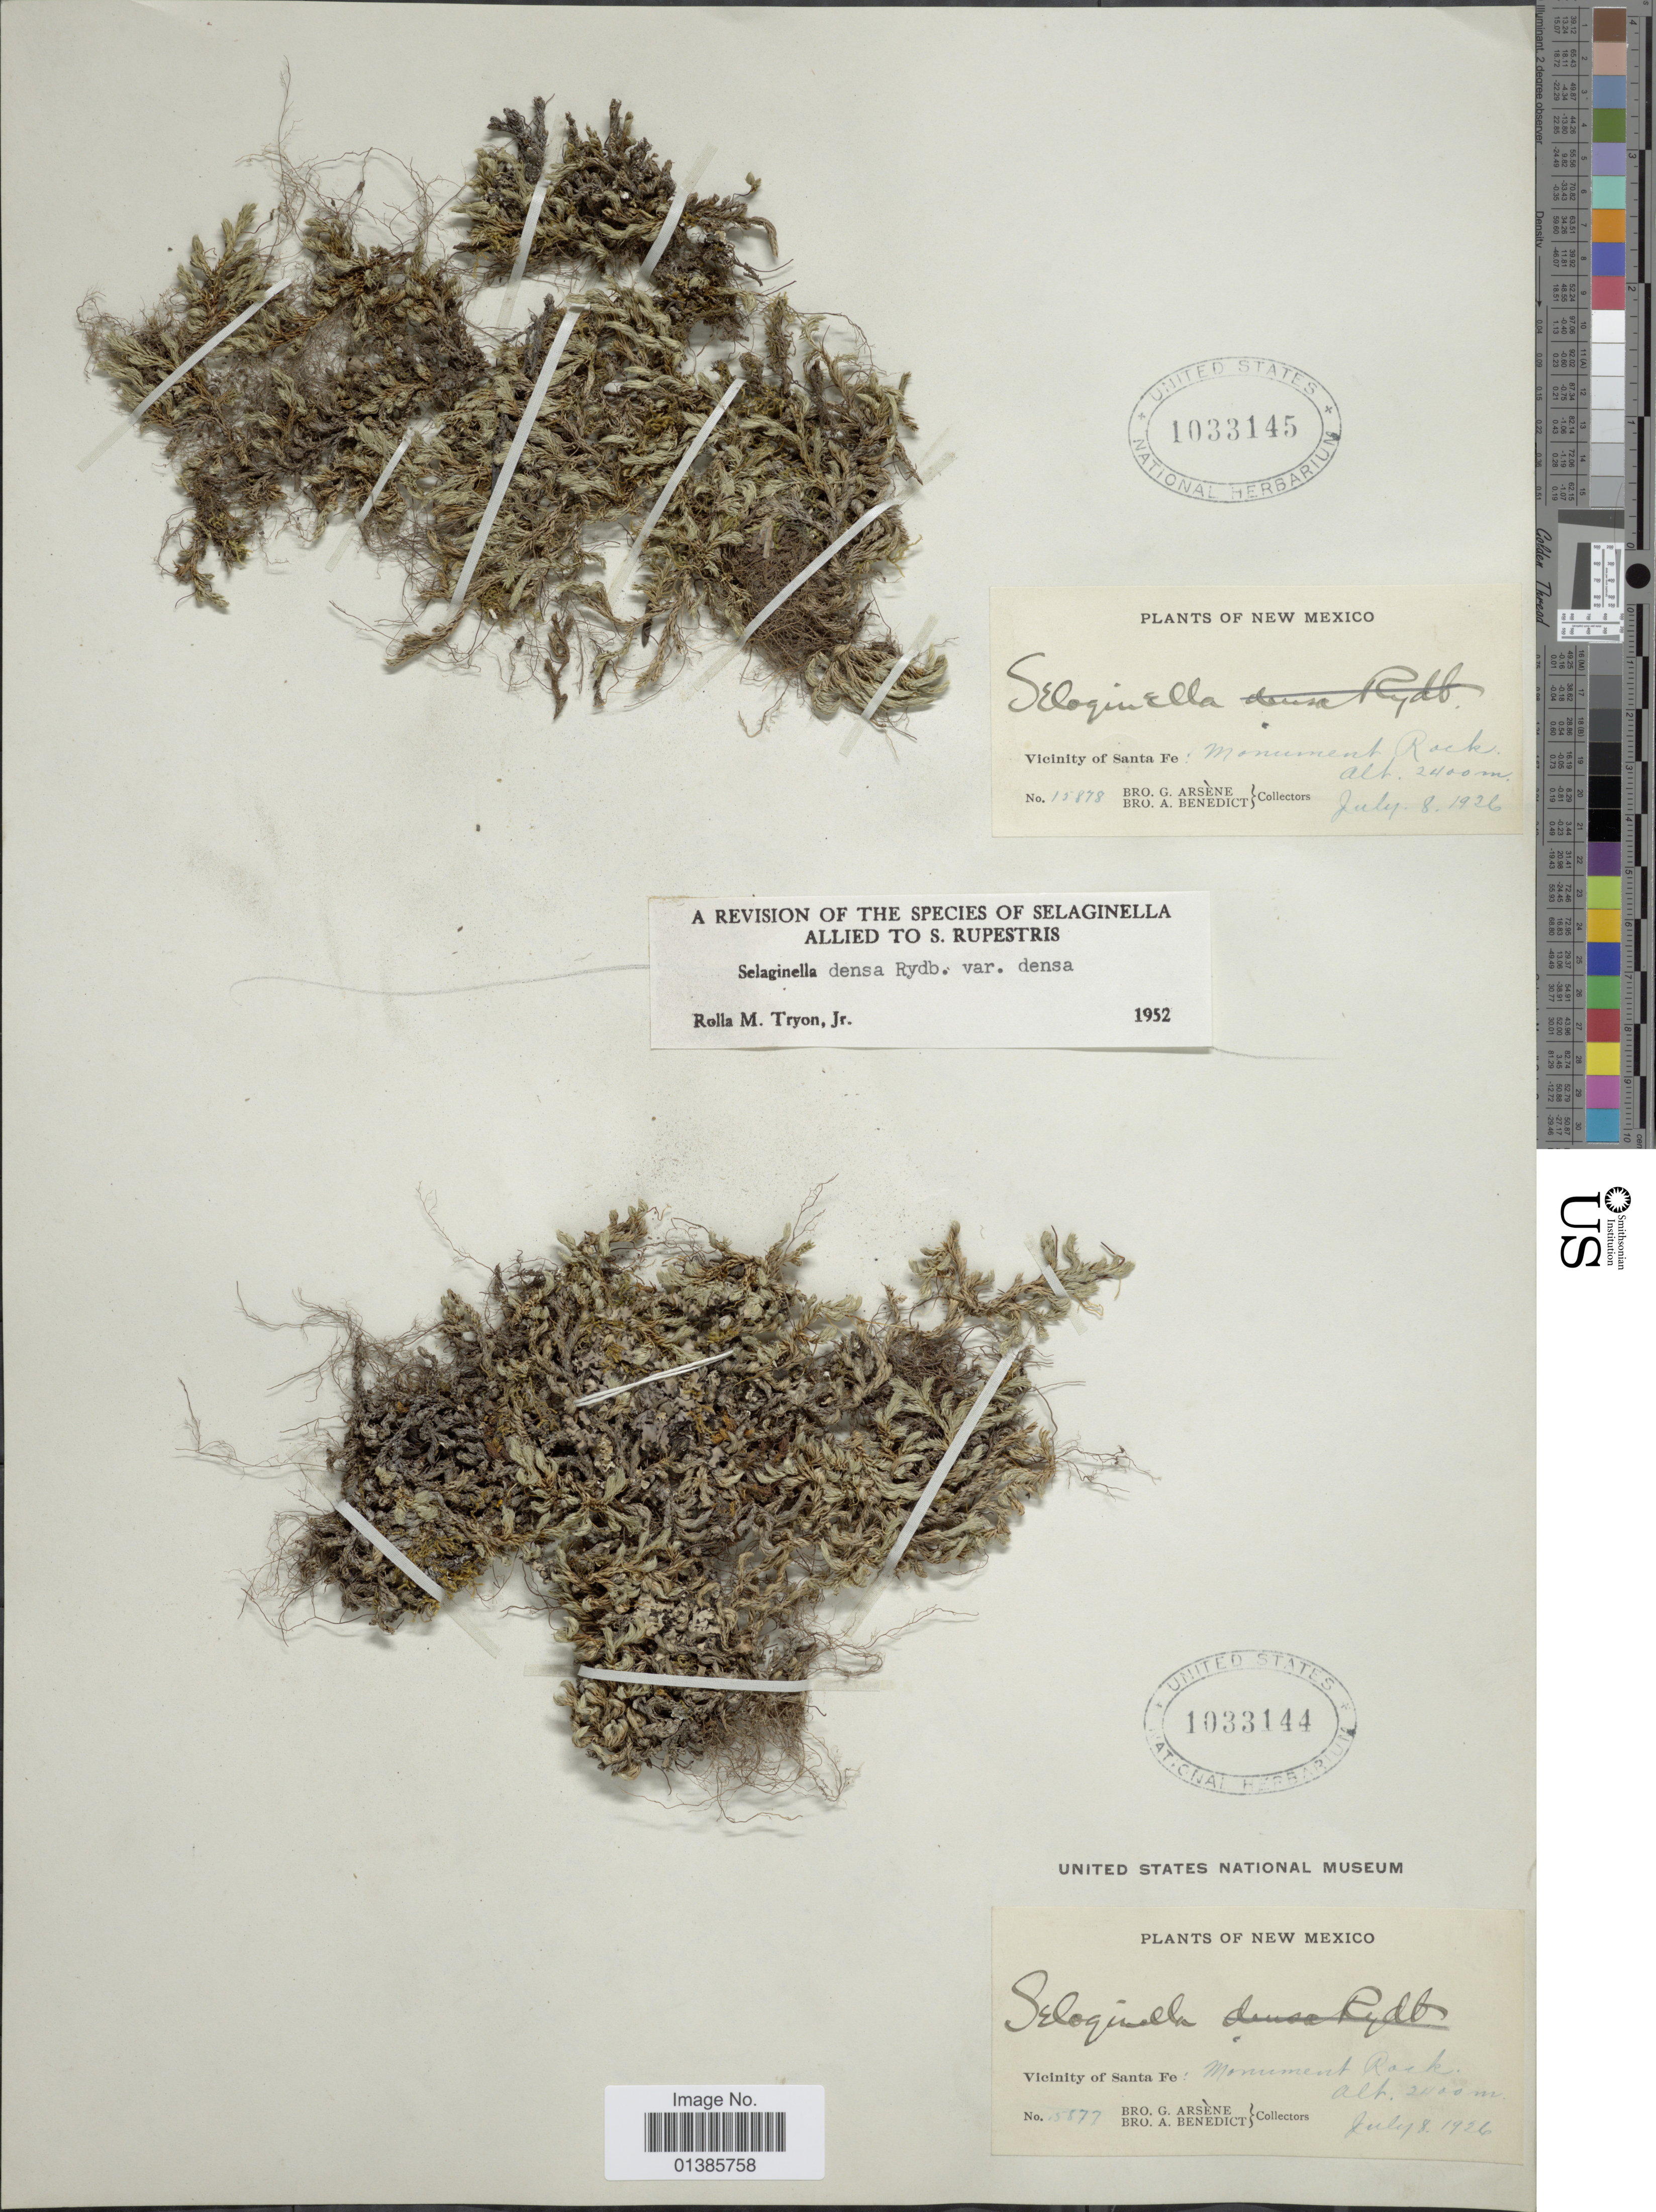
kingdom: Plantae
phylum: Tracheophyta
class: Lycopodiopsida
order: Selaginellales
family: Selaginellaceae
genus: Selaginella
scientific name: Selaginella densa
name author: Rydb.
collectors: Bro. G. Arsène & B. Ayers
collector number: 15877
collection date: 1926-07-08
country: United States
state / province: New Mexico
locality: Vicinity of Santa Fe: Monument Rock.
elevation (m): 2400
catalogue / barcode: US 1033144